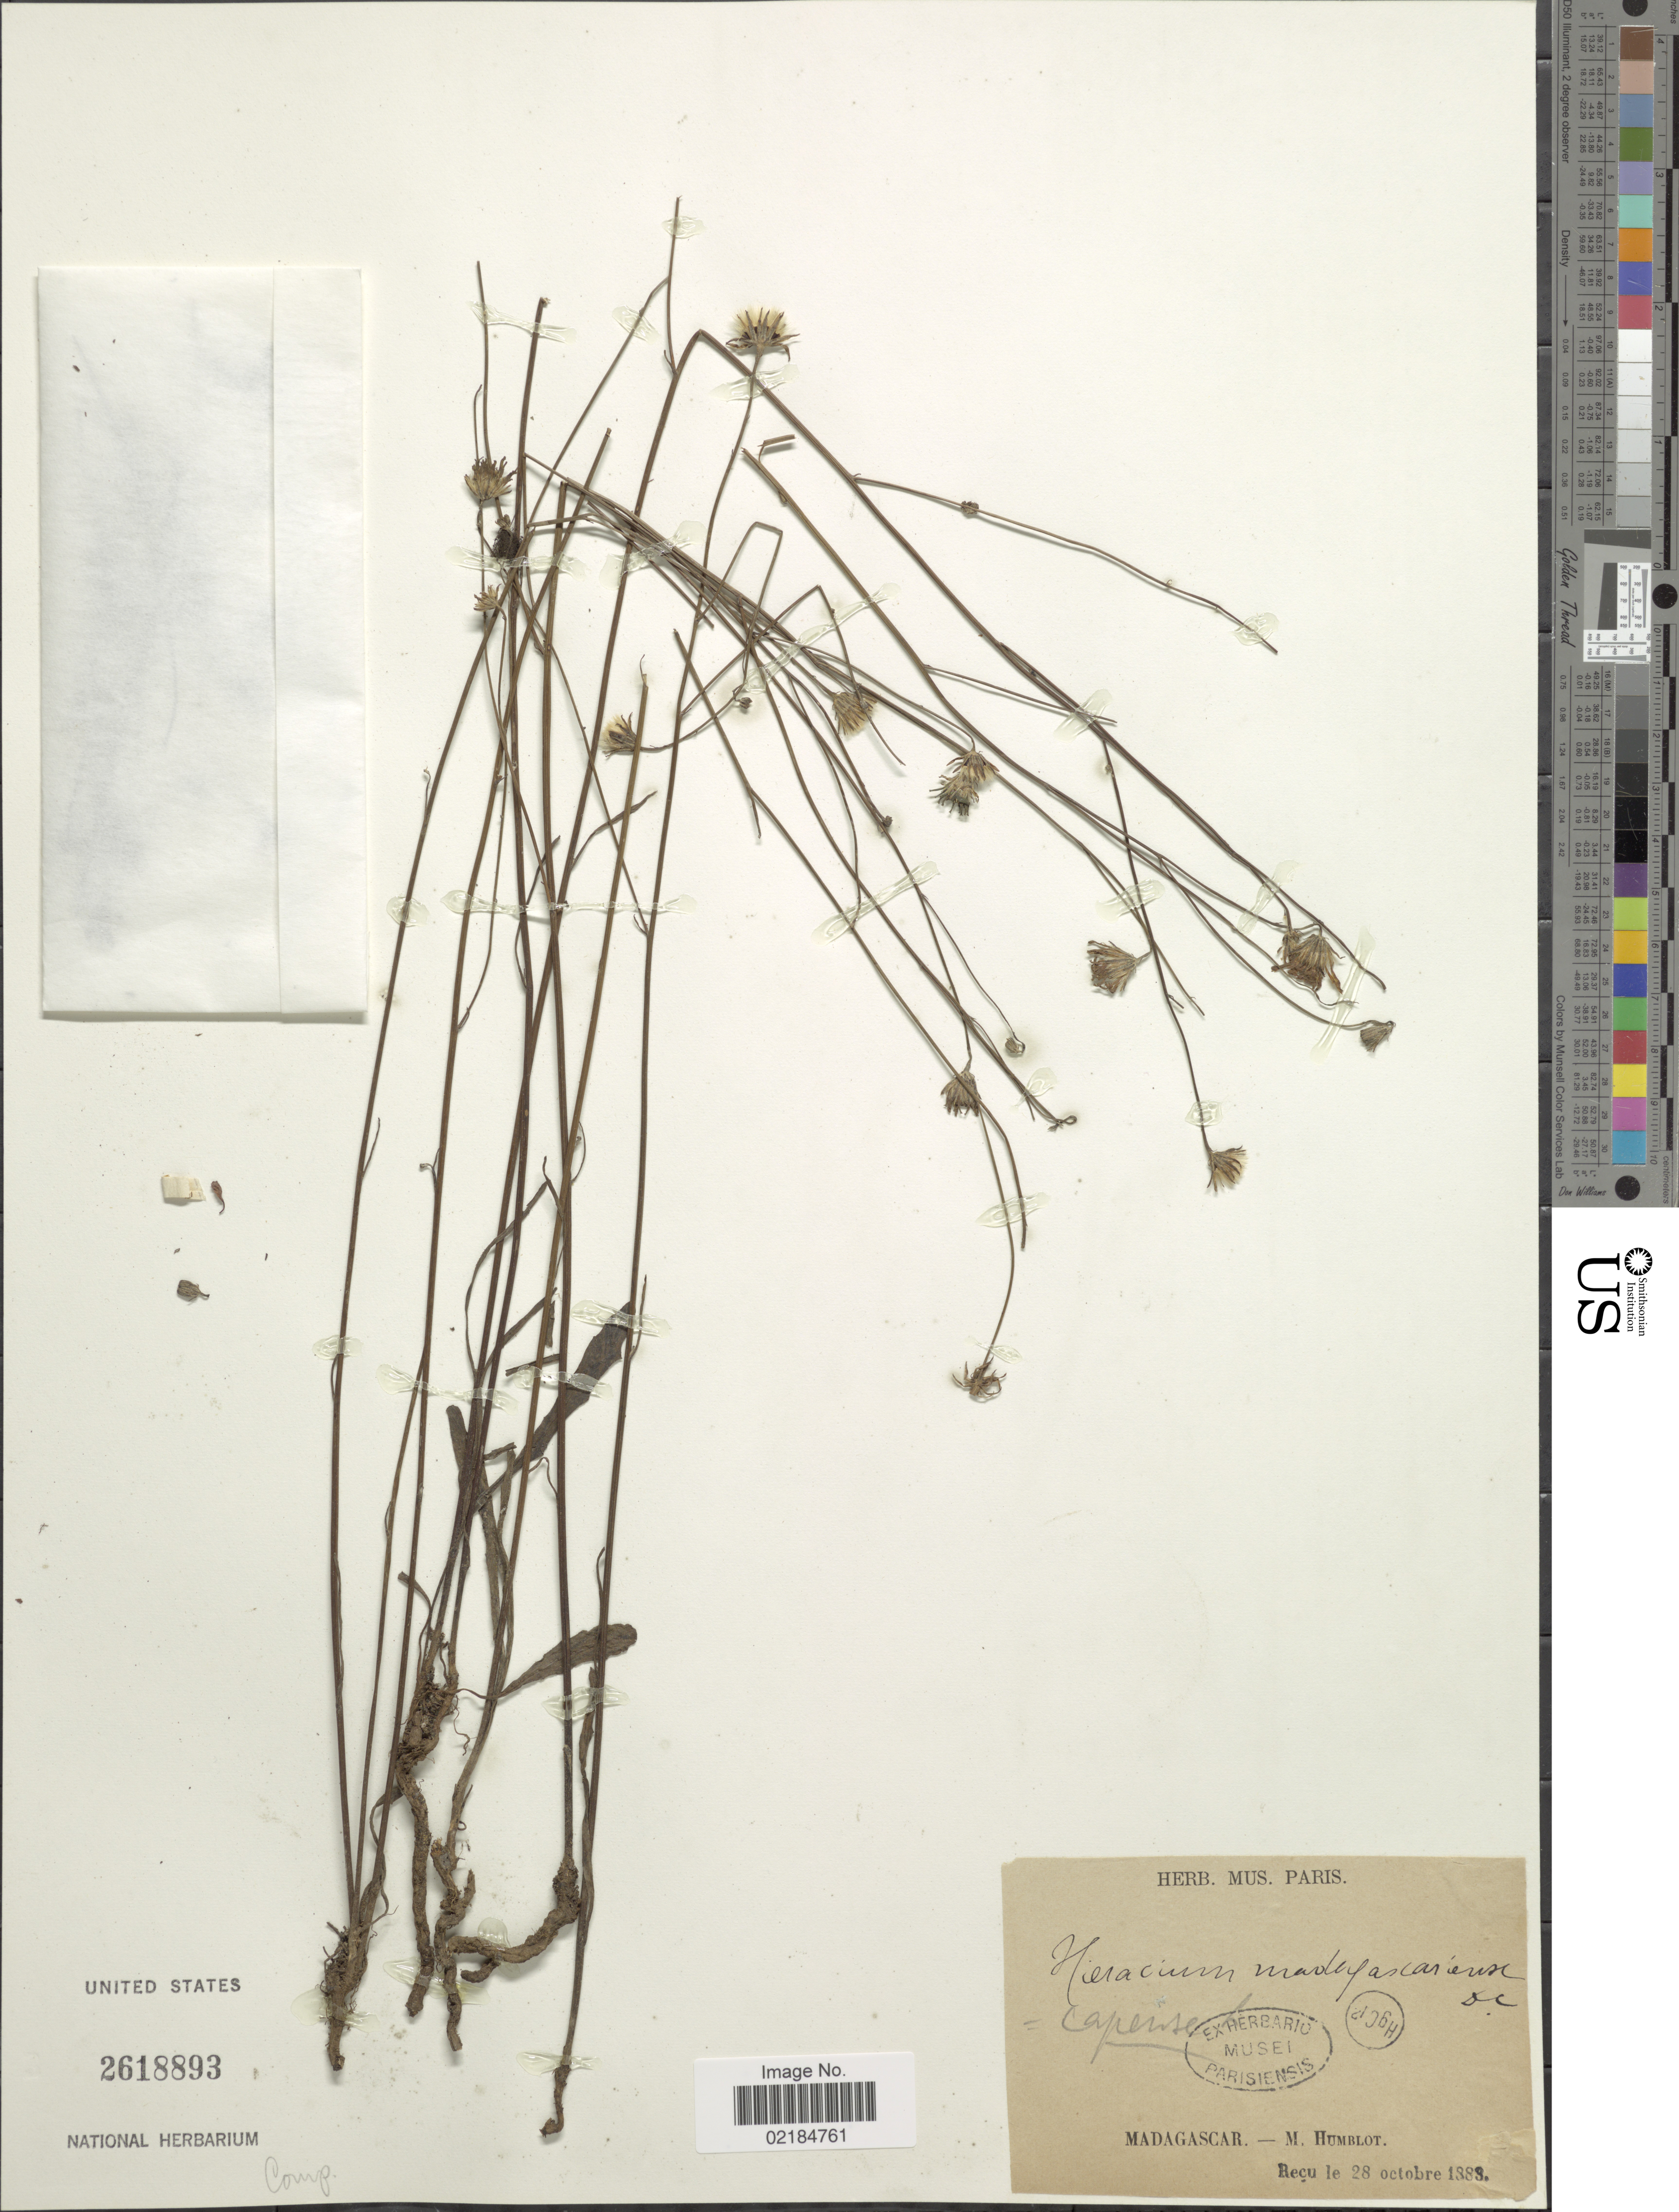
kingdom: Plantae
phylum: Tracheophyta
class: Magnoliopsida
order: Asterales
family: Asteraceae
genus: Hieracium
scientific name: Hieracium capense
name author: L.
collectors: M. Humblot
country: Madagascar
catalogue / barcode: US 2618893